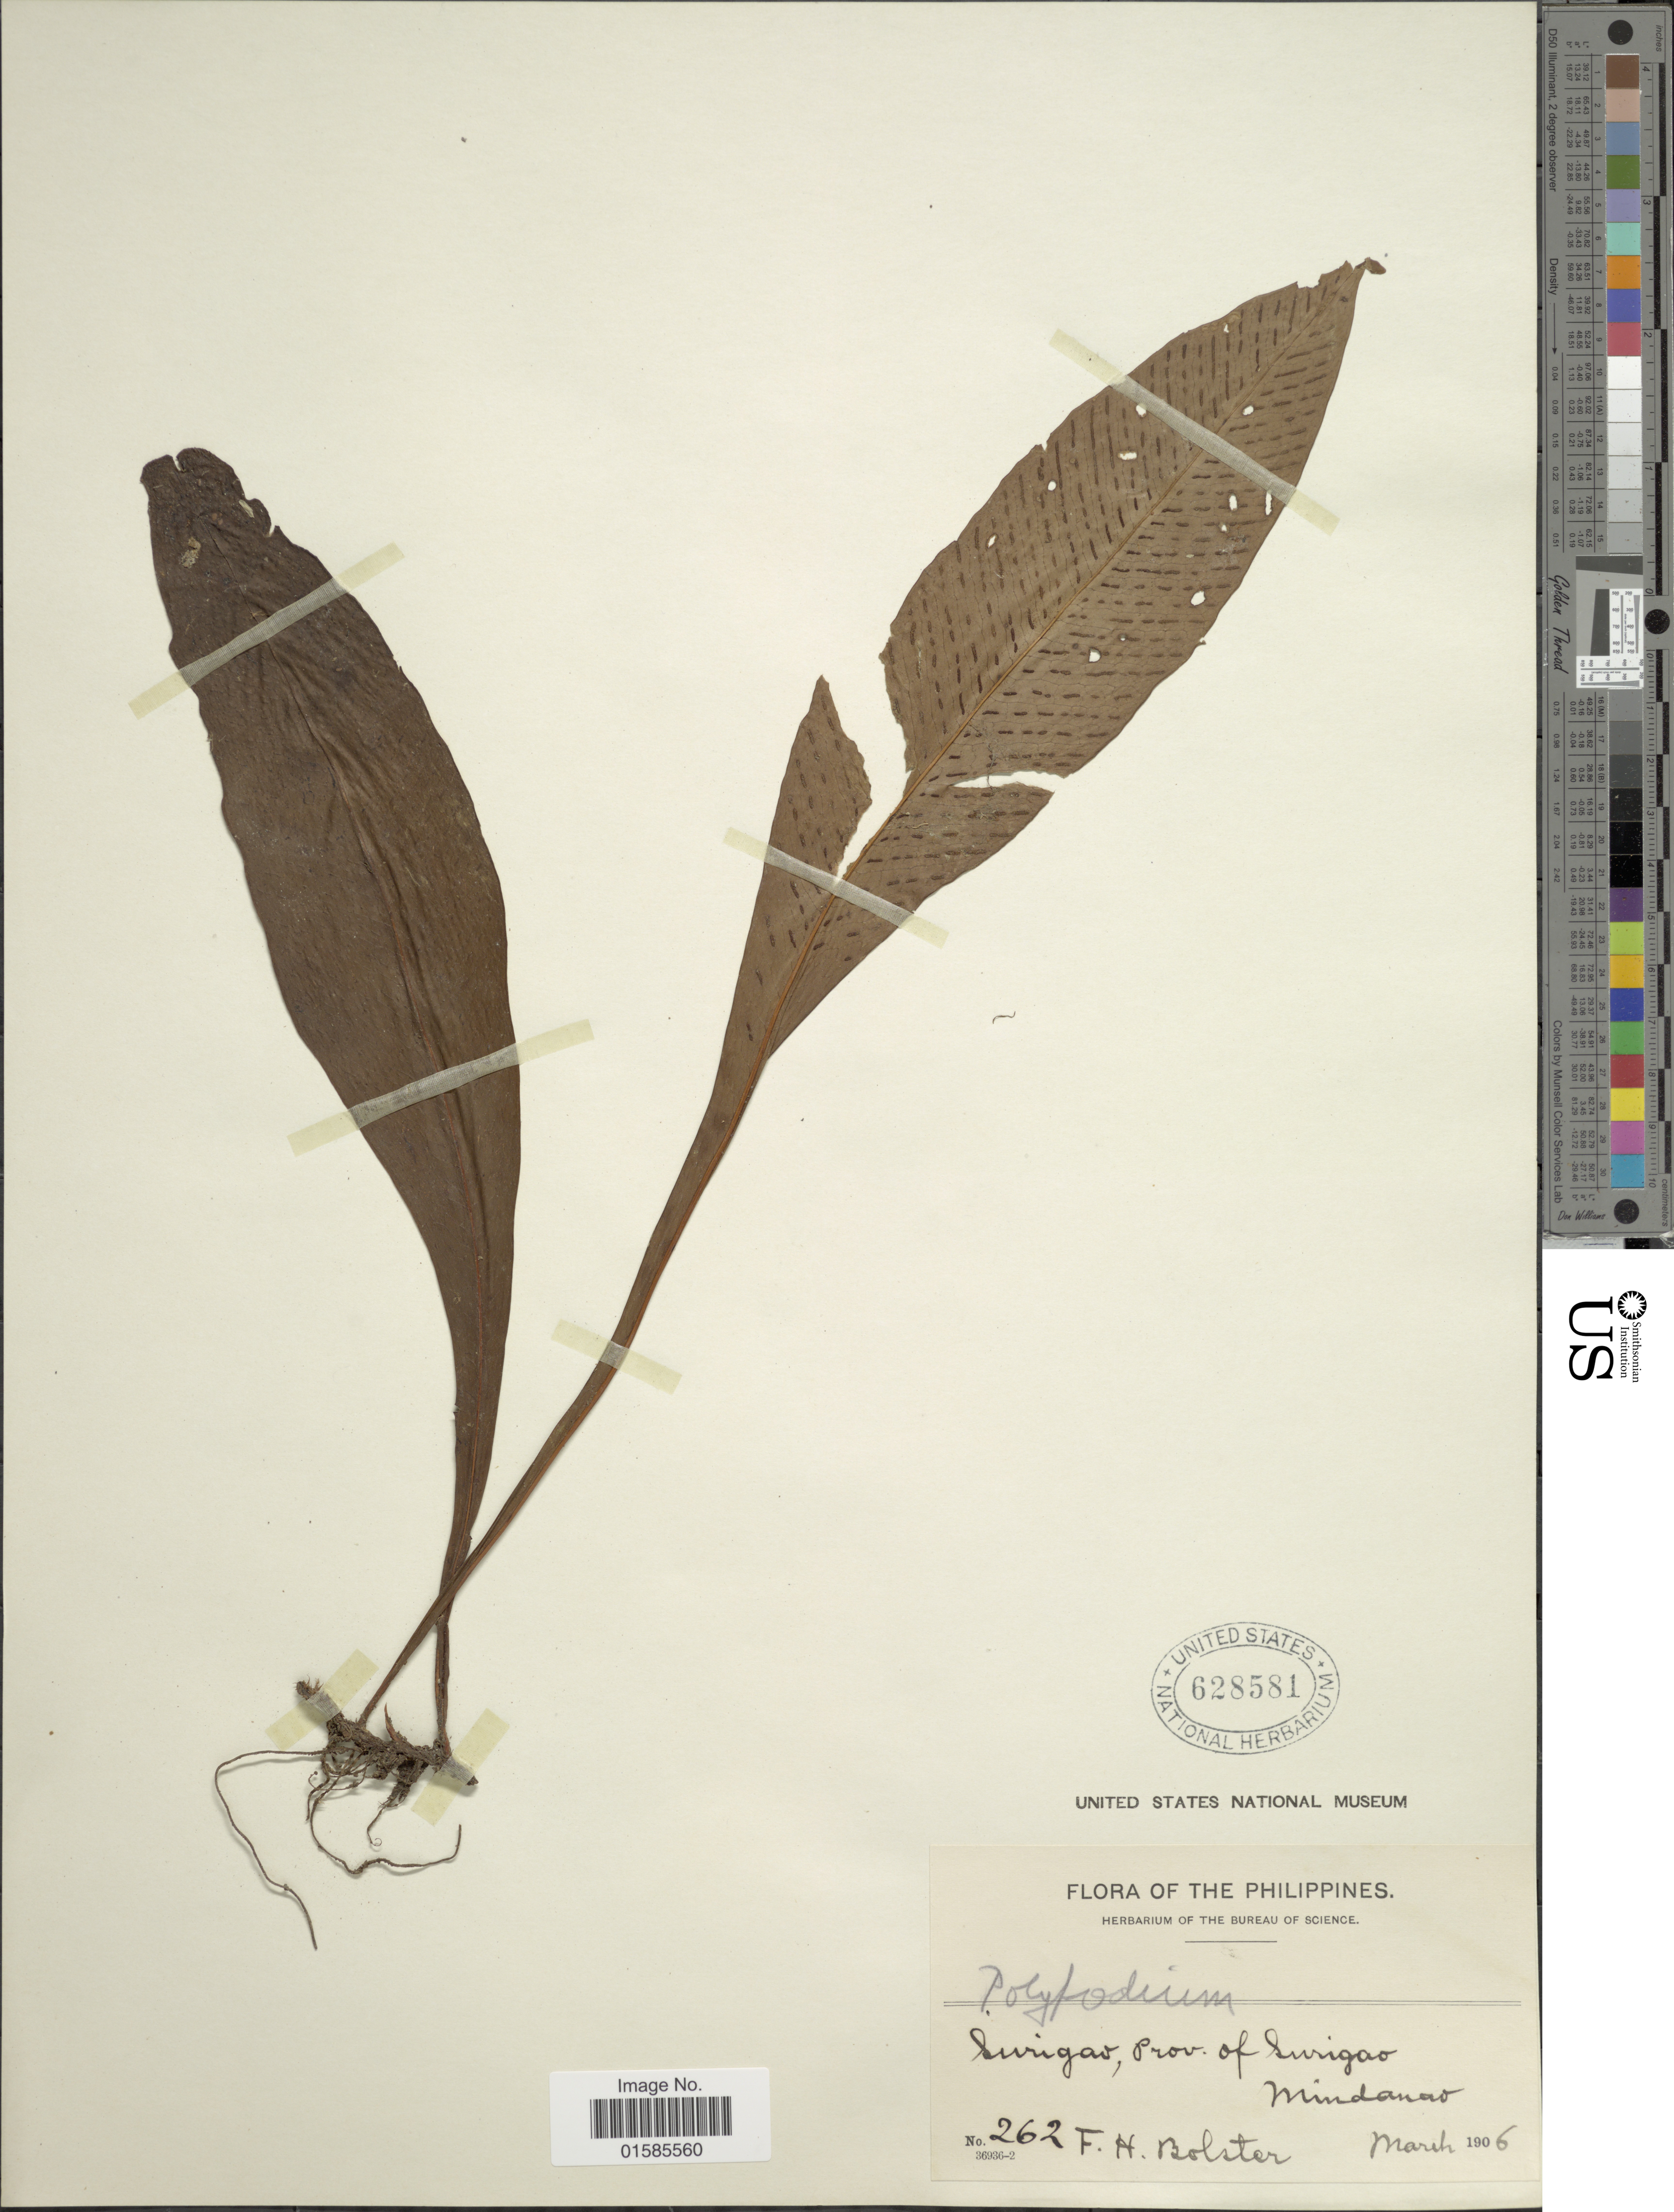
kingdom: Plantae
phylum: Tracheophyta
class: Polypodiopsida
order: Polypodiales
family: Polypodiaceae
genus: Leptochilus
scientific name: Leptochilus macrophyllus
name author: (Blume) Noot.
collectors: F. Bolster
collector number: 262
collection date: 1906-03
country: Philippines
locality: The Philippines, Surigao, Prov. of Surigao, Mindanao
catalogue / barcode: US 628581